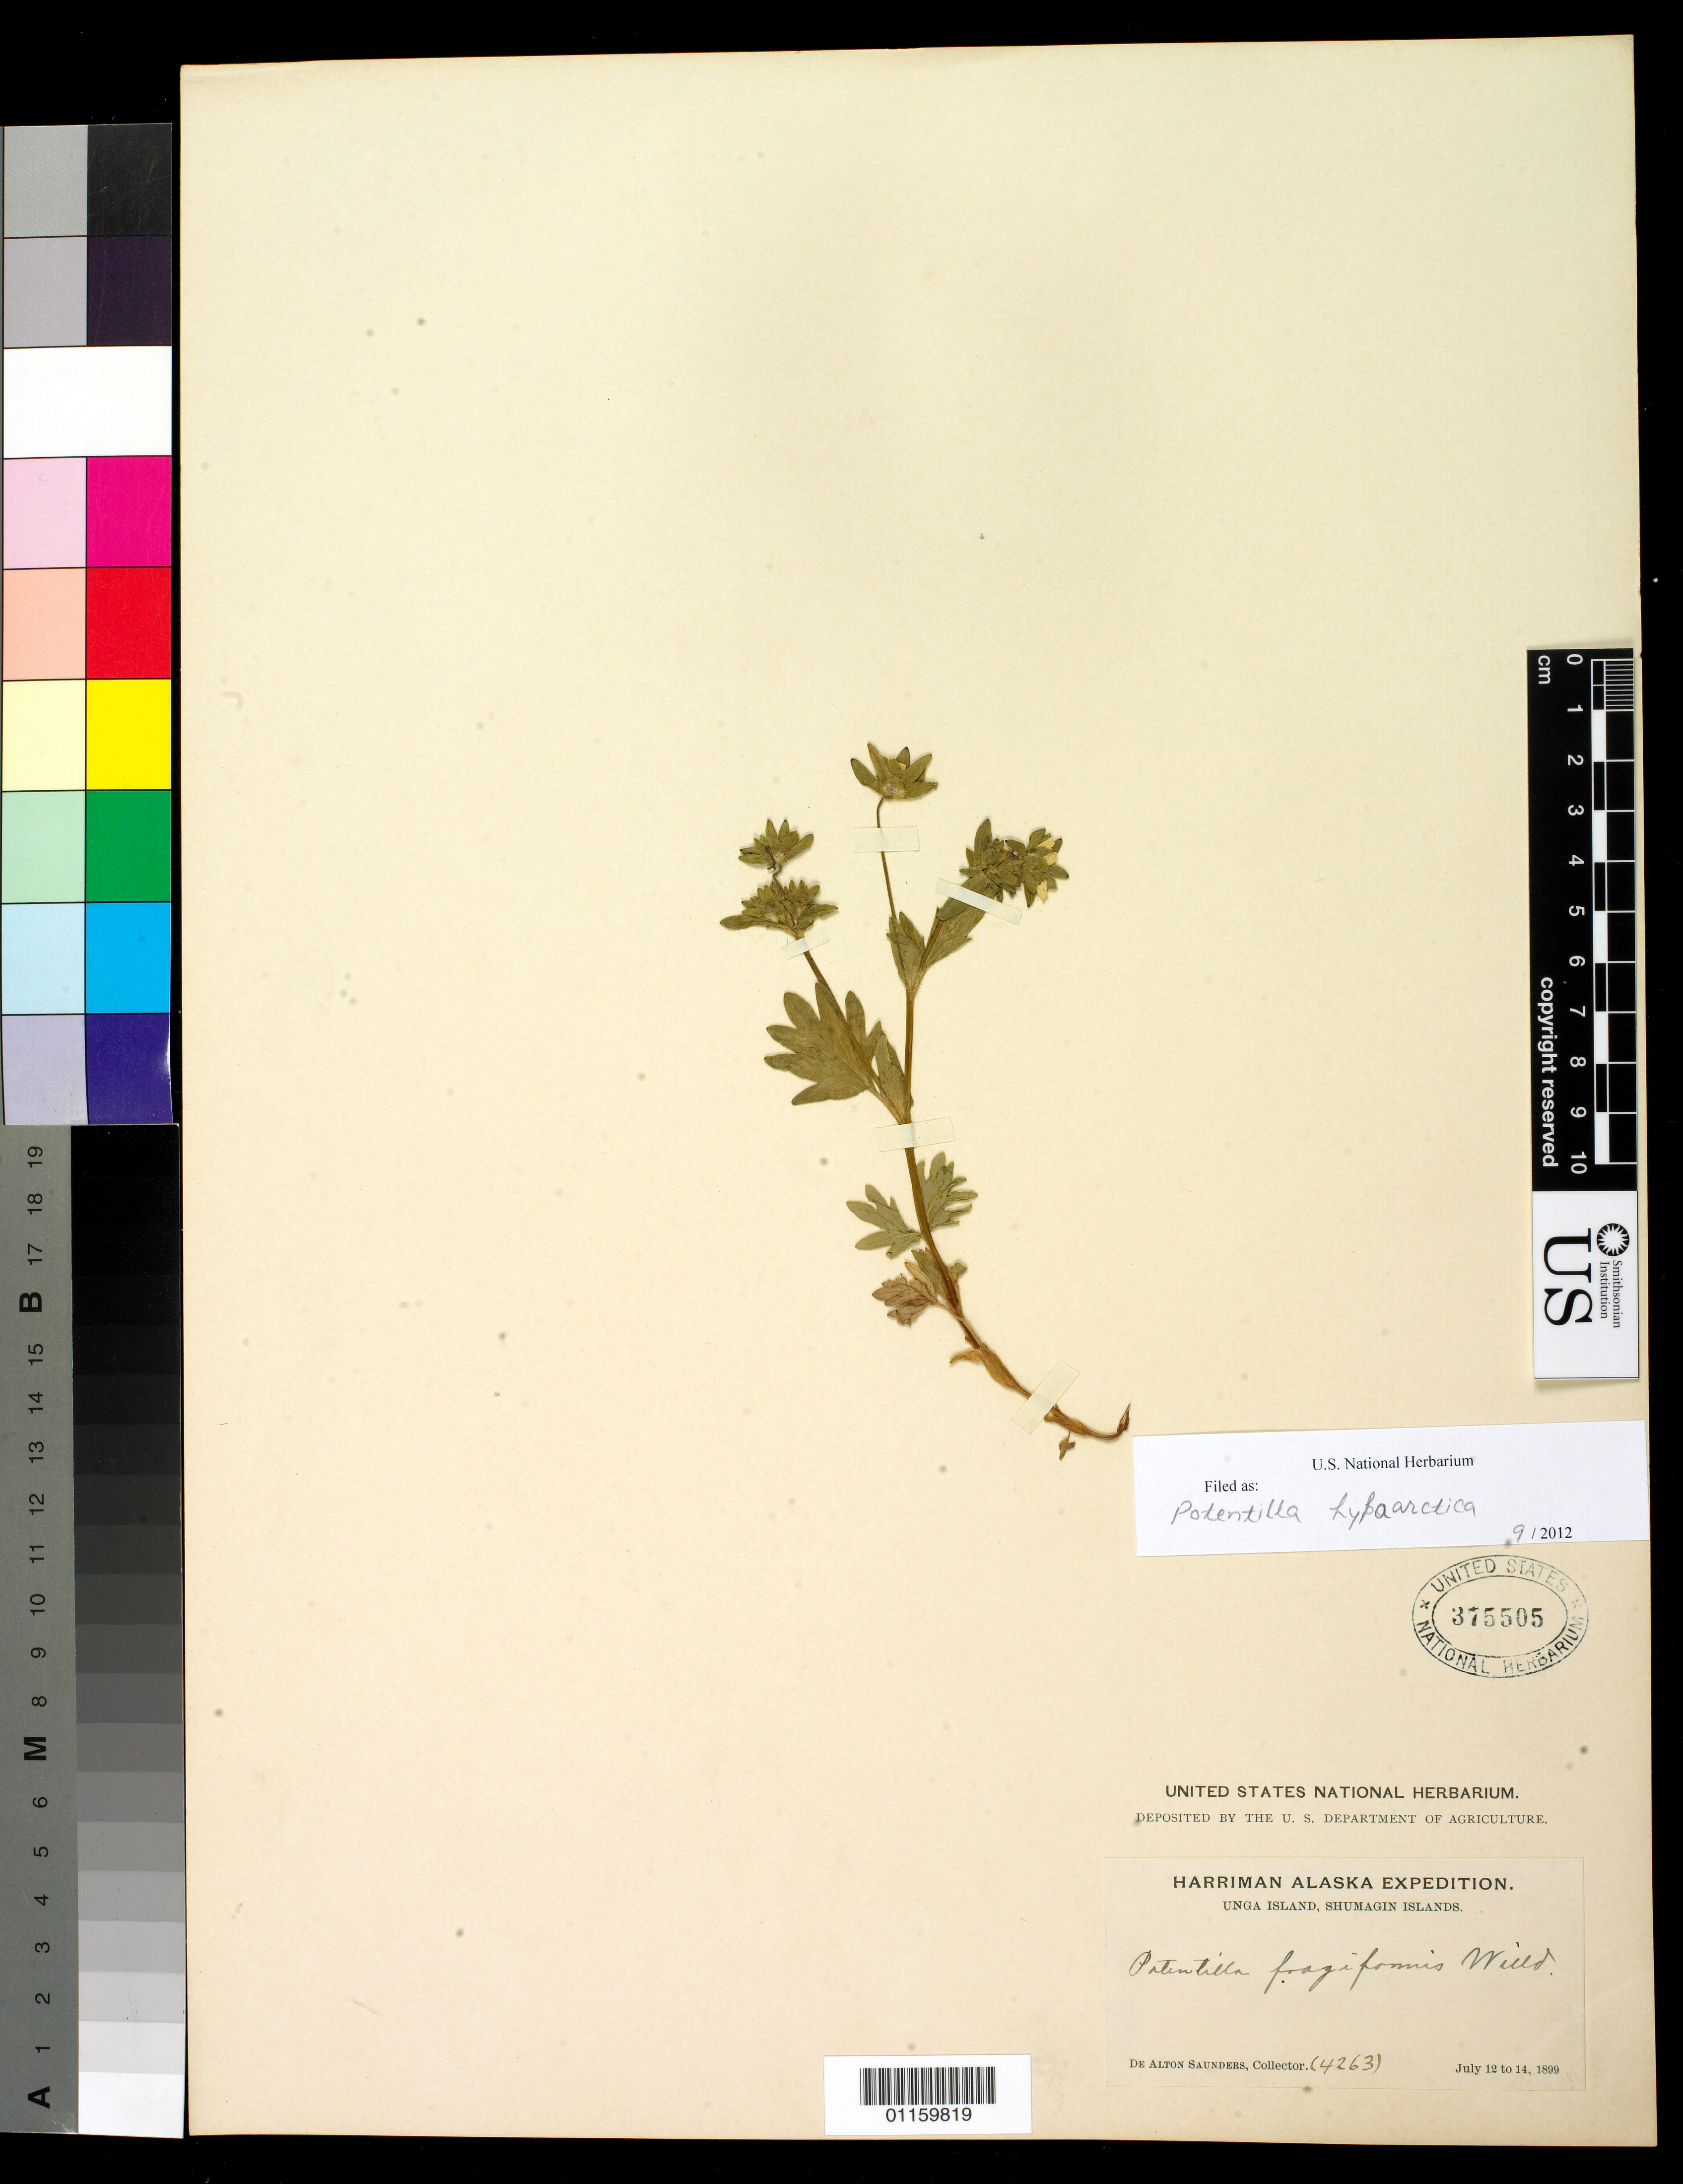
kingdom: Plantae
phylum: Tracheophyta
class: Magnoliopsida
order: Rosales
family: Rosaceae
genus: Potentilla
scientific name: Potentilla fragiformis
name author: Willd. ex D.F.K. Schltdl.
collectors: D. A. Saunders (herbarium)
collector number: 4263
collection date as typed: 12 Jul 1899 to 14 Jul 1899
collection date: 1899-07-12/1899-07-14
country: United States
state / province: Alaska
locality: Unga Island, Shumagin Islands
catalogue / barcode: US 375505